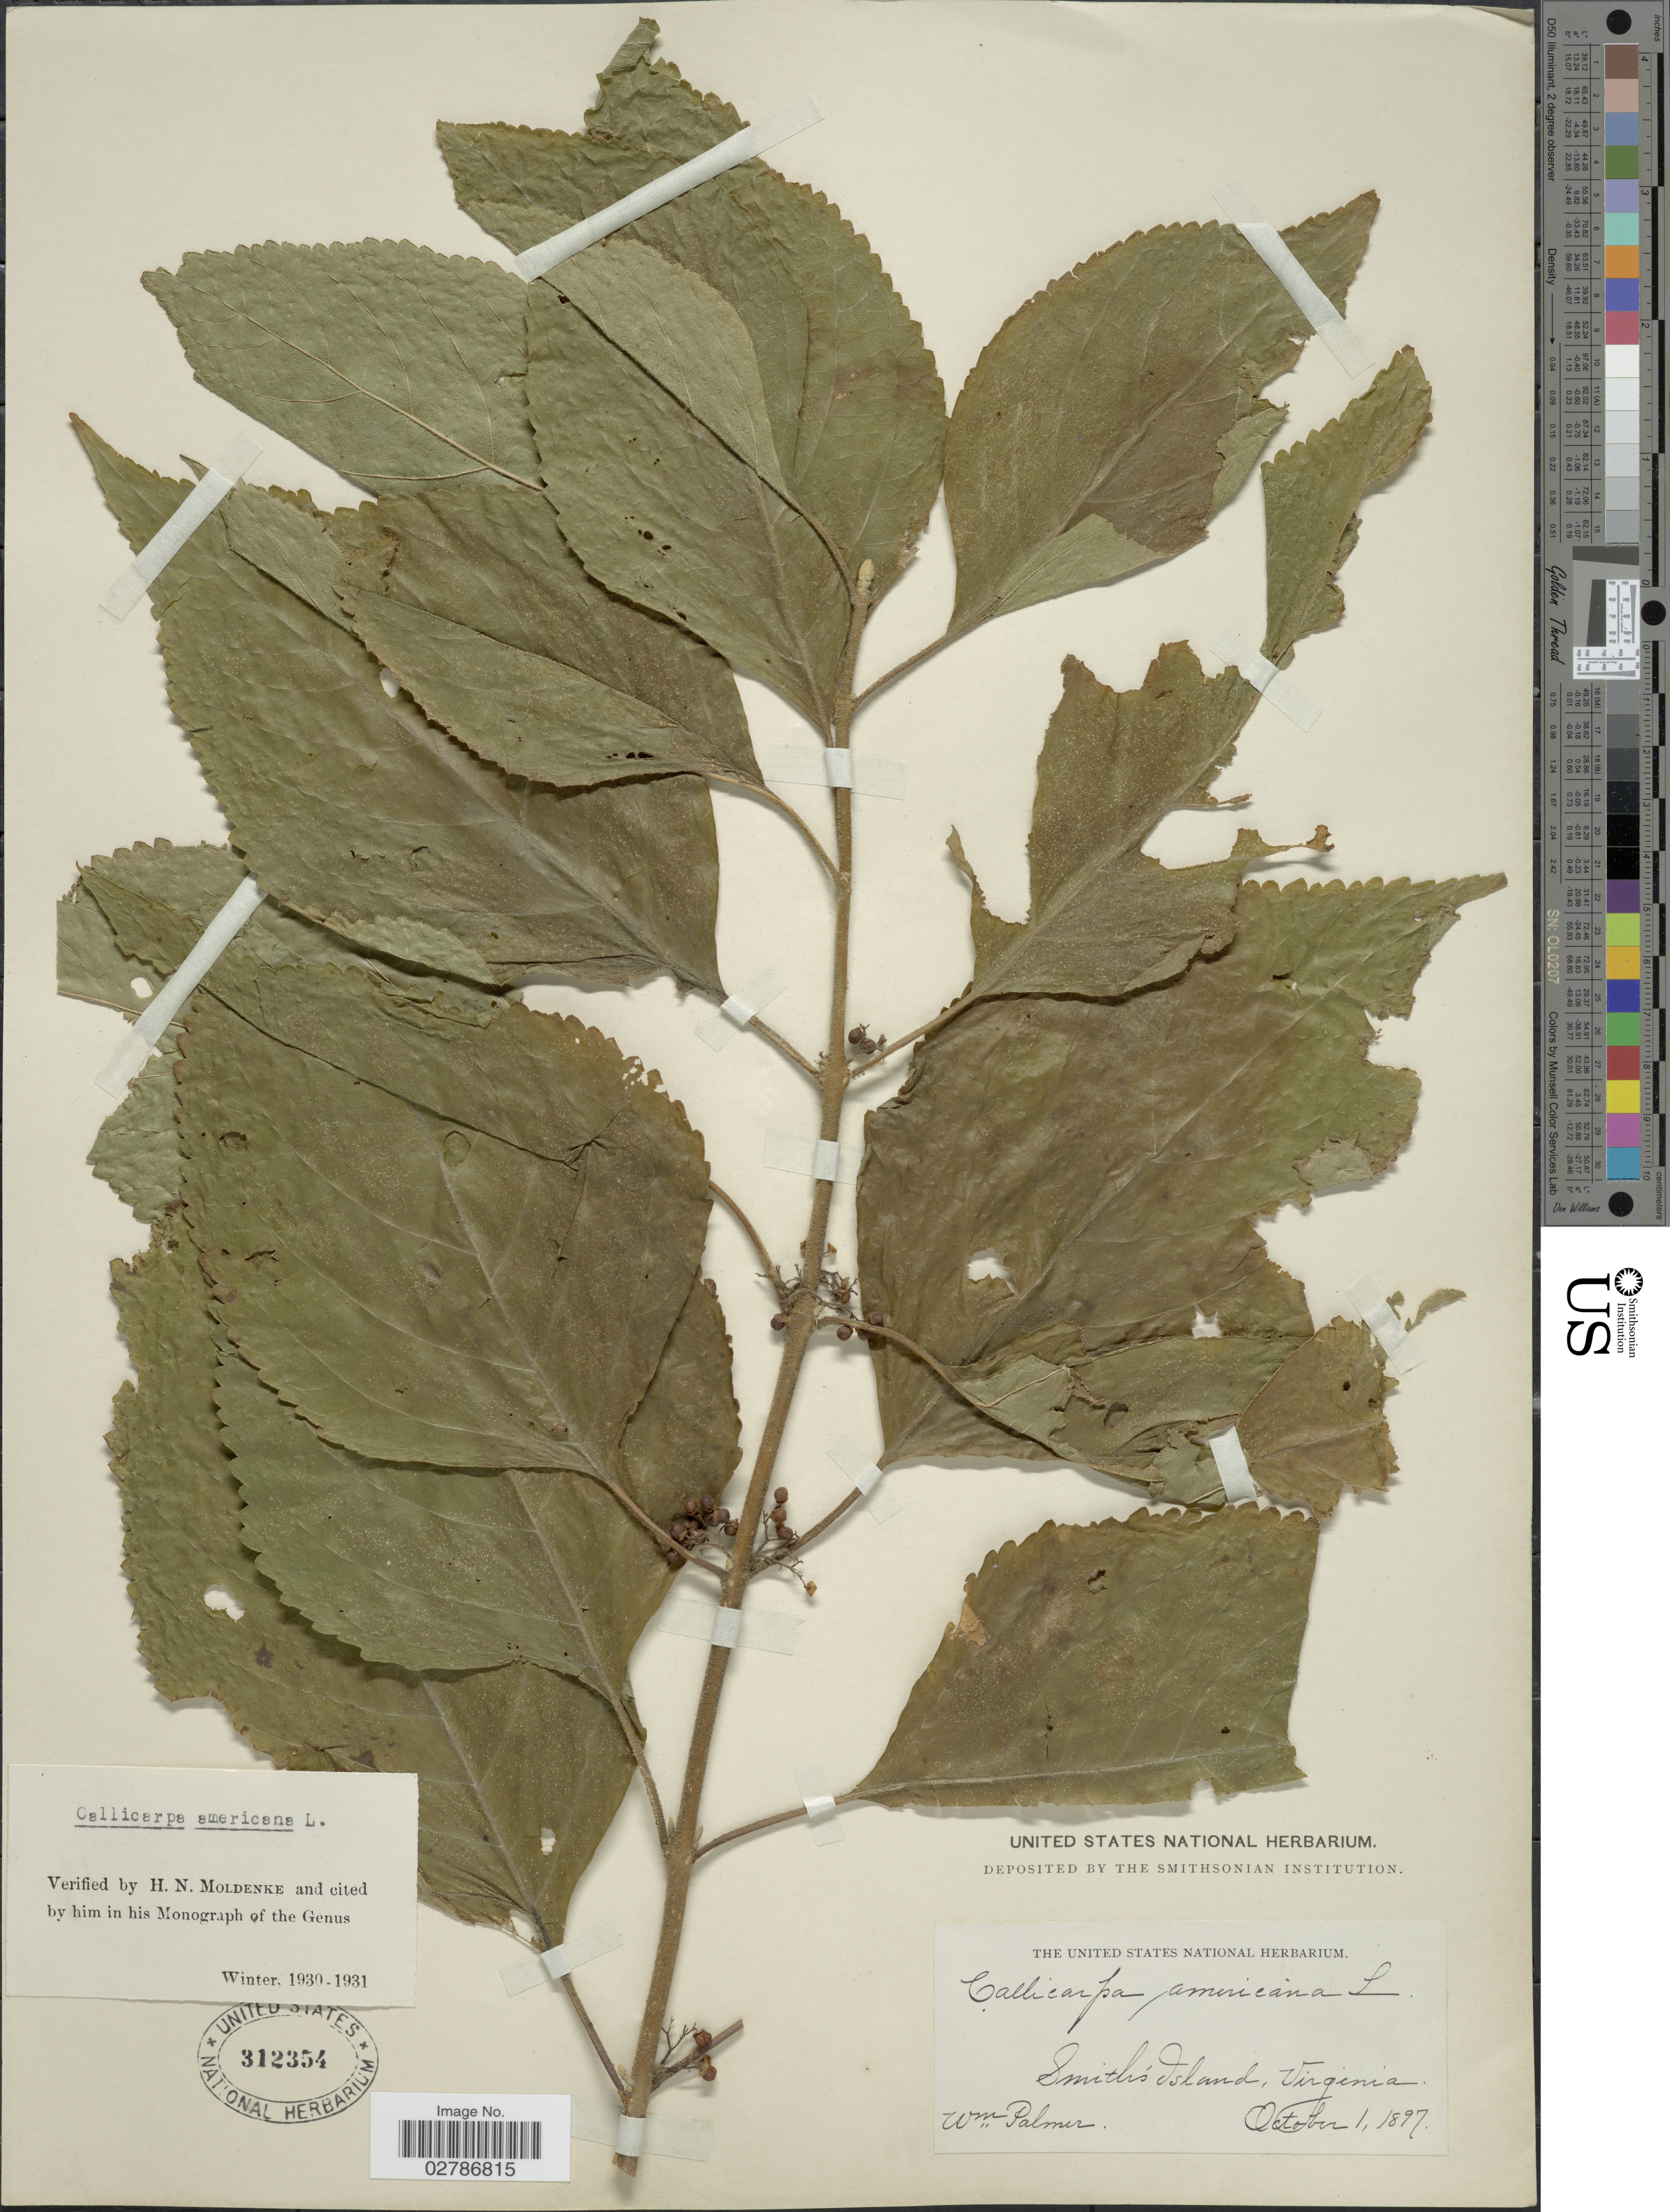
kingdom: Plantae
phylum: Tracheophyta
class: Magnoliopsida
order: Lamiales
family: Lamiaceae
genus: Callicarpa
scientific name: Callicarpa americana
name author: L.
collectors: W. Palmer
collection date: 1897-10-01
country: United States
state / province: Virginia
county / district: Northampton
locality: Smith's Island.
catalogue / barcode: US 312354